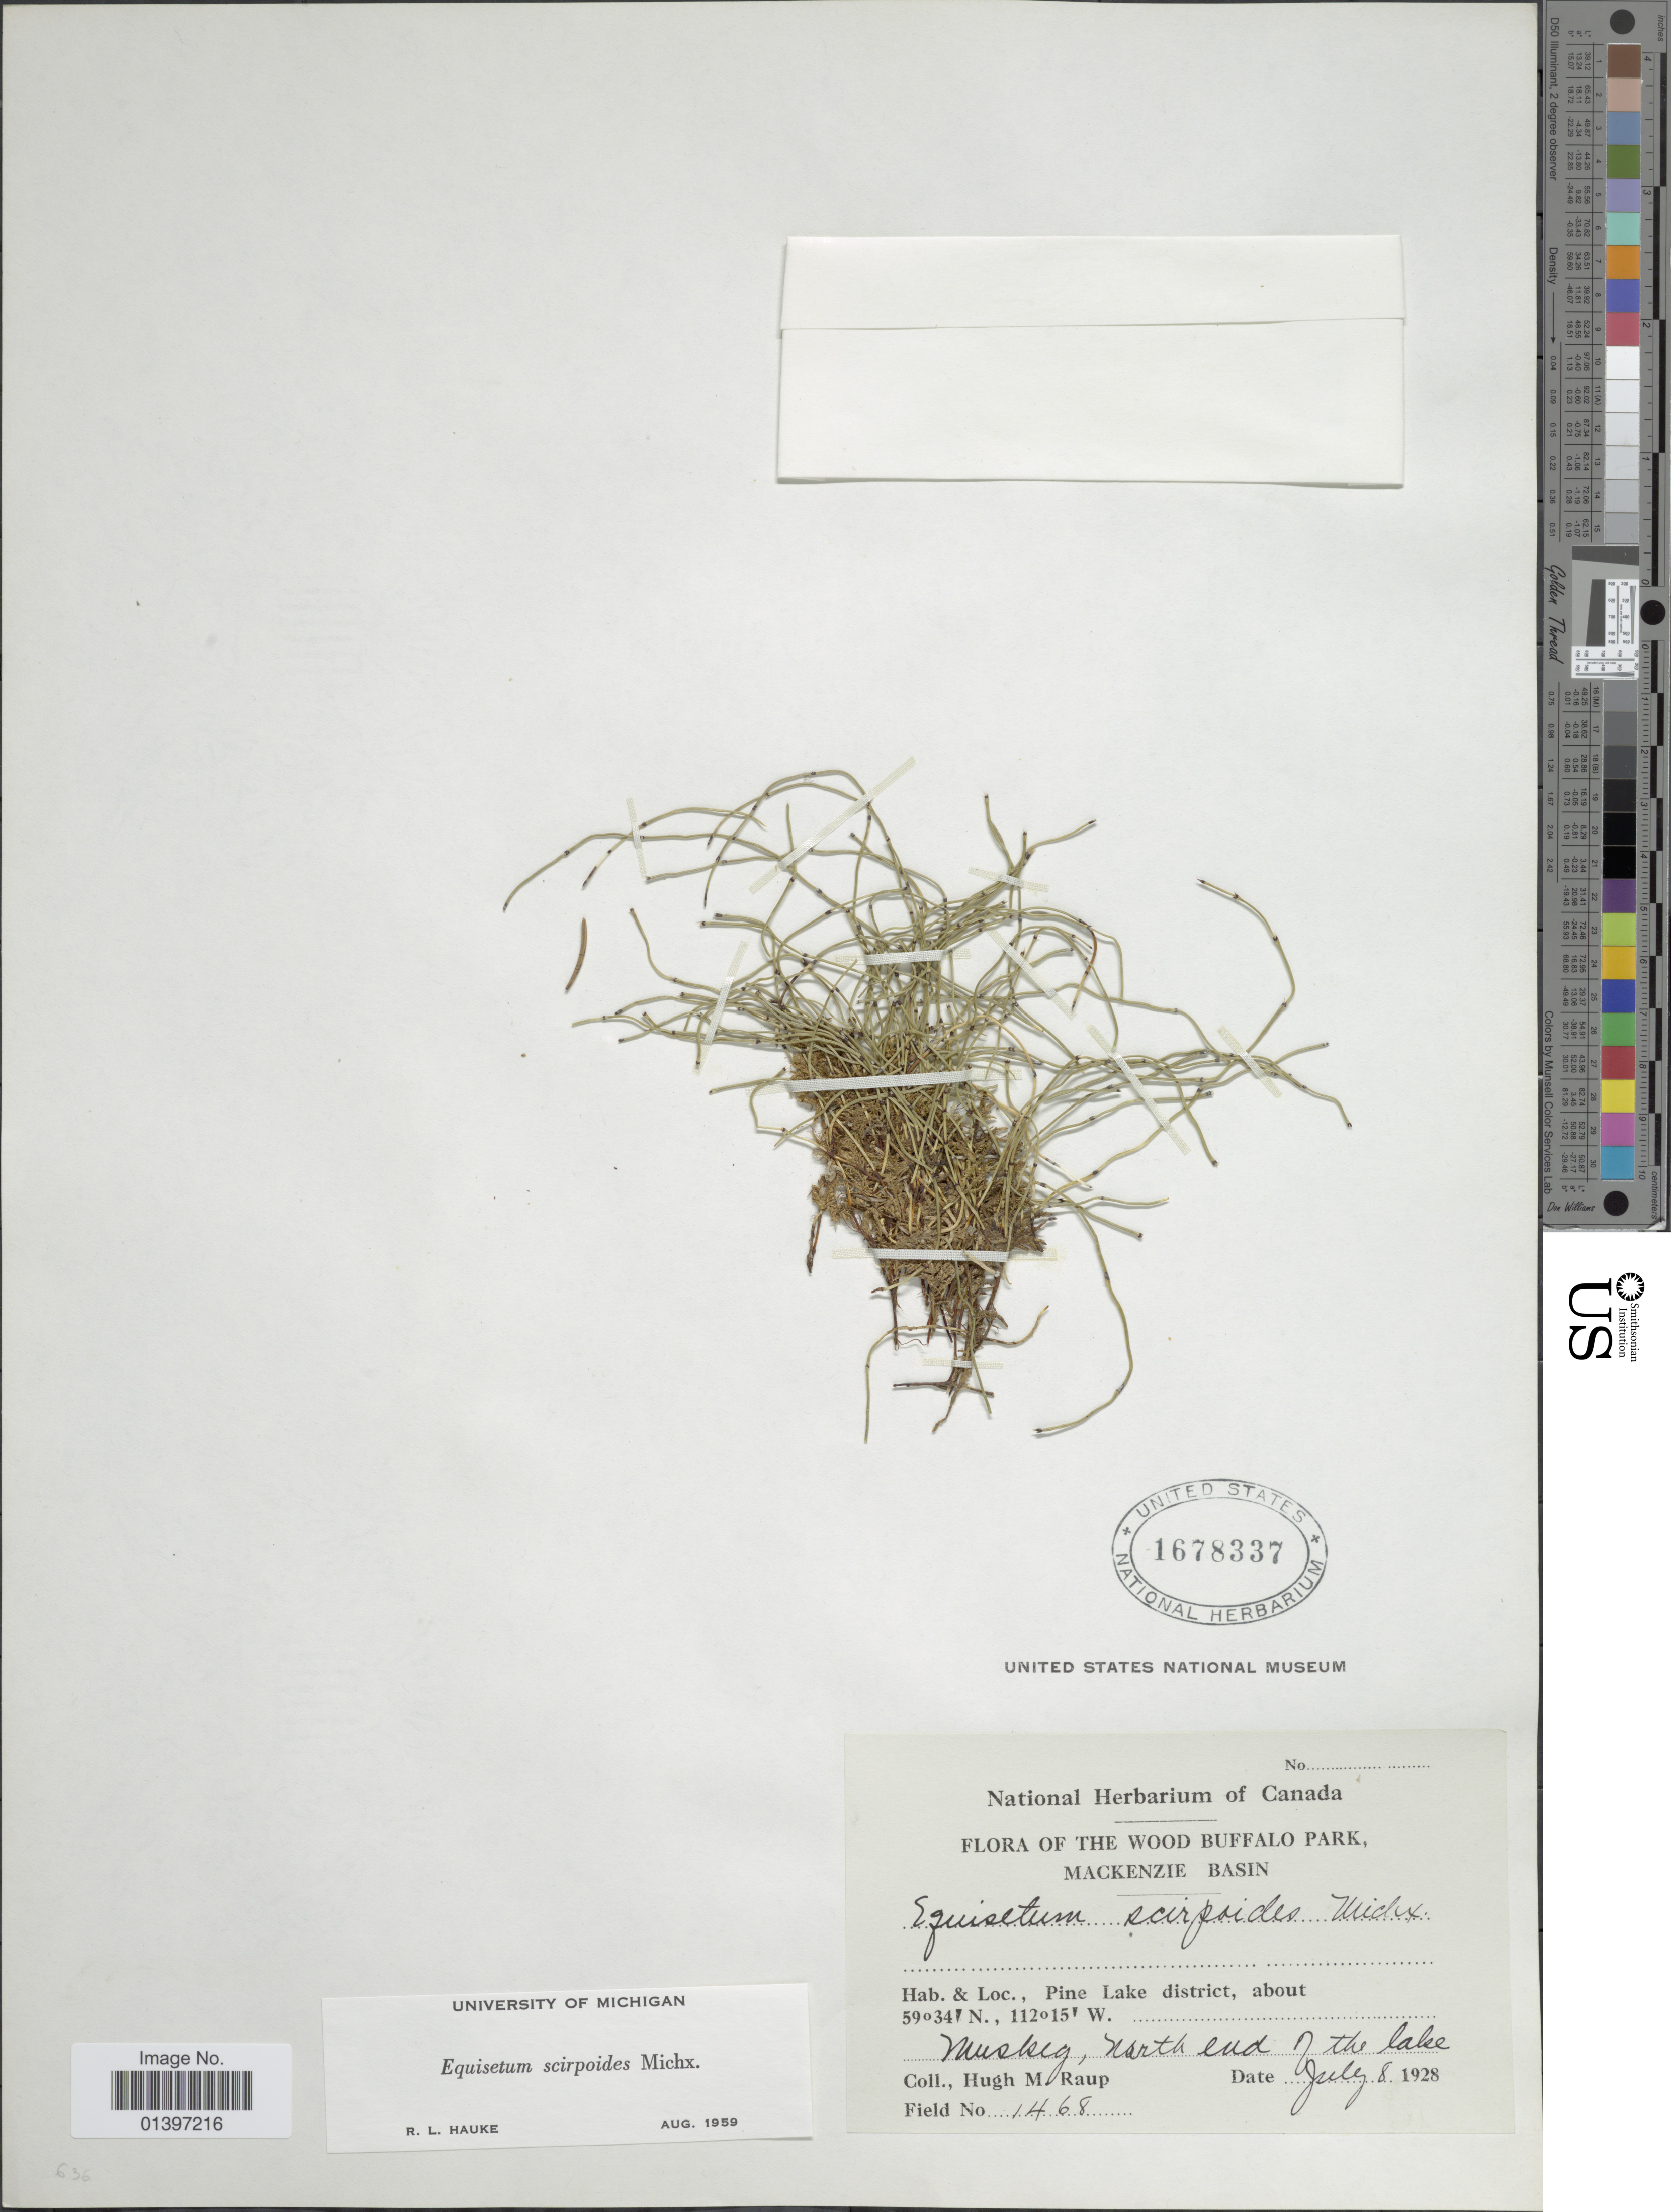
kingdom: Plantae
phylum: Tracheophyta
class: Polypodiopsida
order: Equisetales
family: Equisetaceae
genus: Equisetum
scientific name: Equisetum scirpoides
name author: Michx.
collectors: H. Raup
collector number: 1468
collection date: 1928-07-08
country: Canada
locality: Wood Buffalo Park, Mackenzie Basin, Pine Lake district Muskeg, north end of the lake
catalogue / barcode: US 1678337